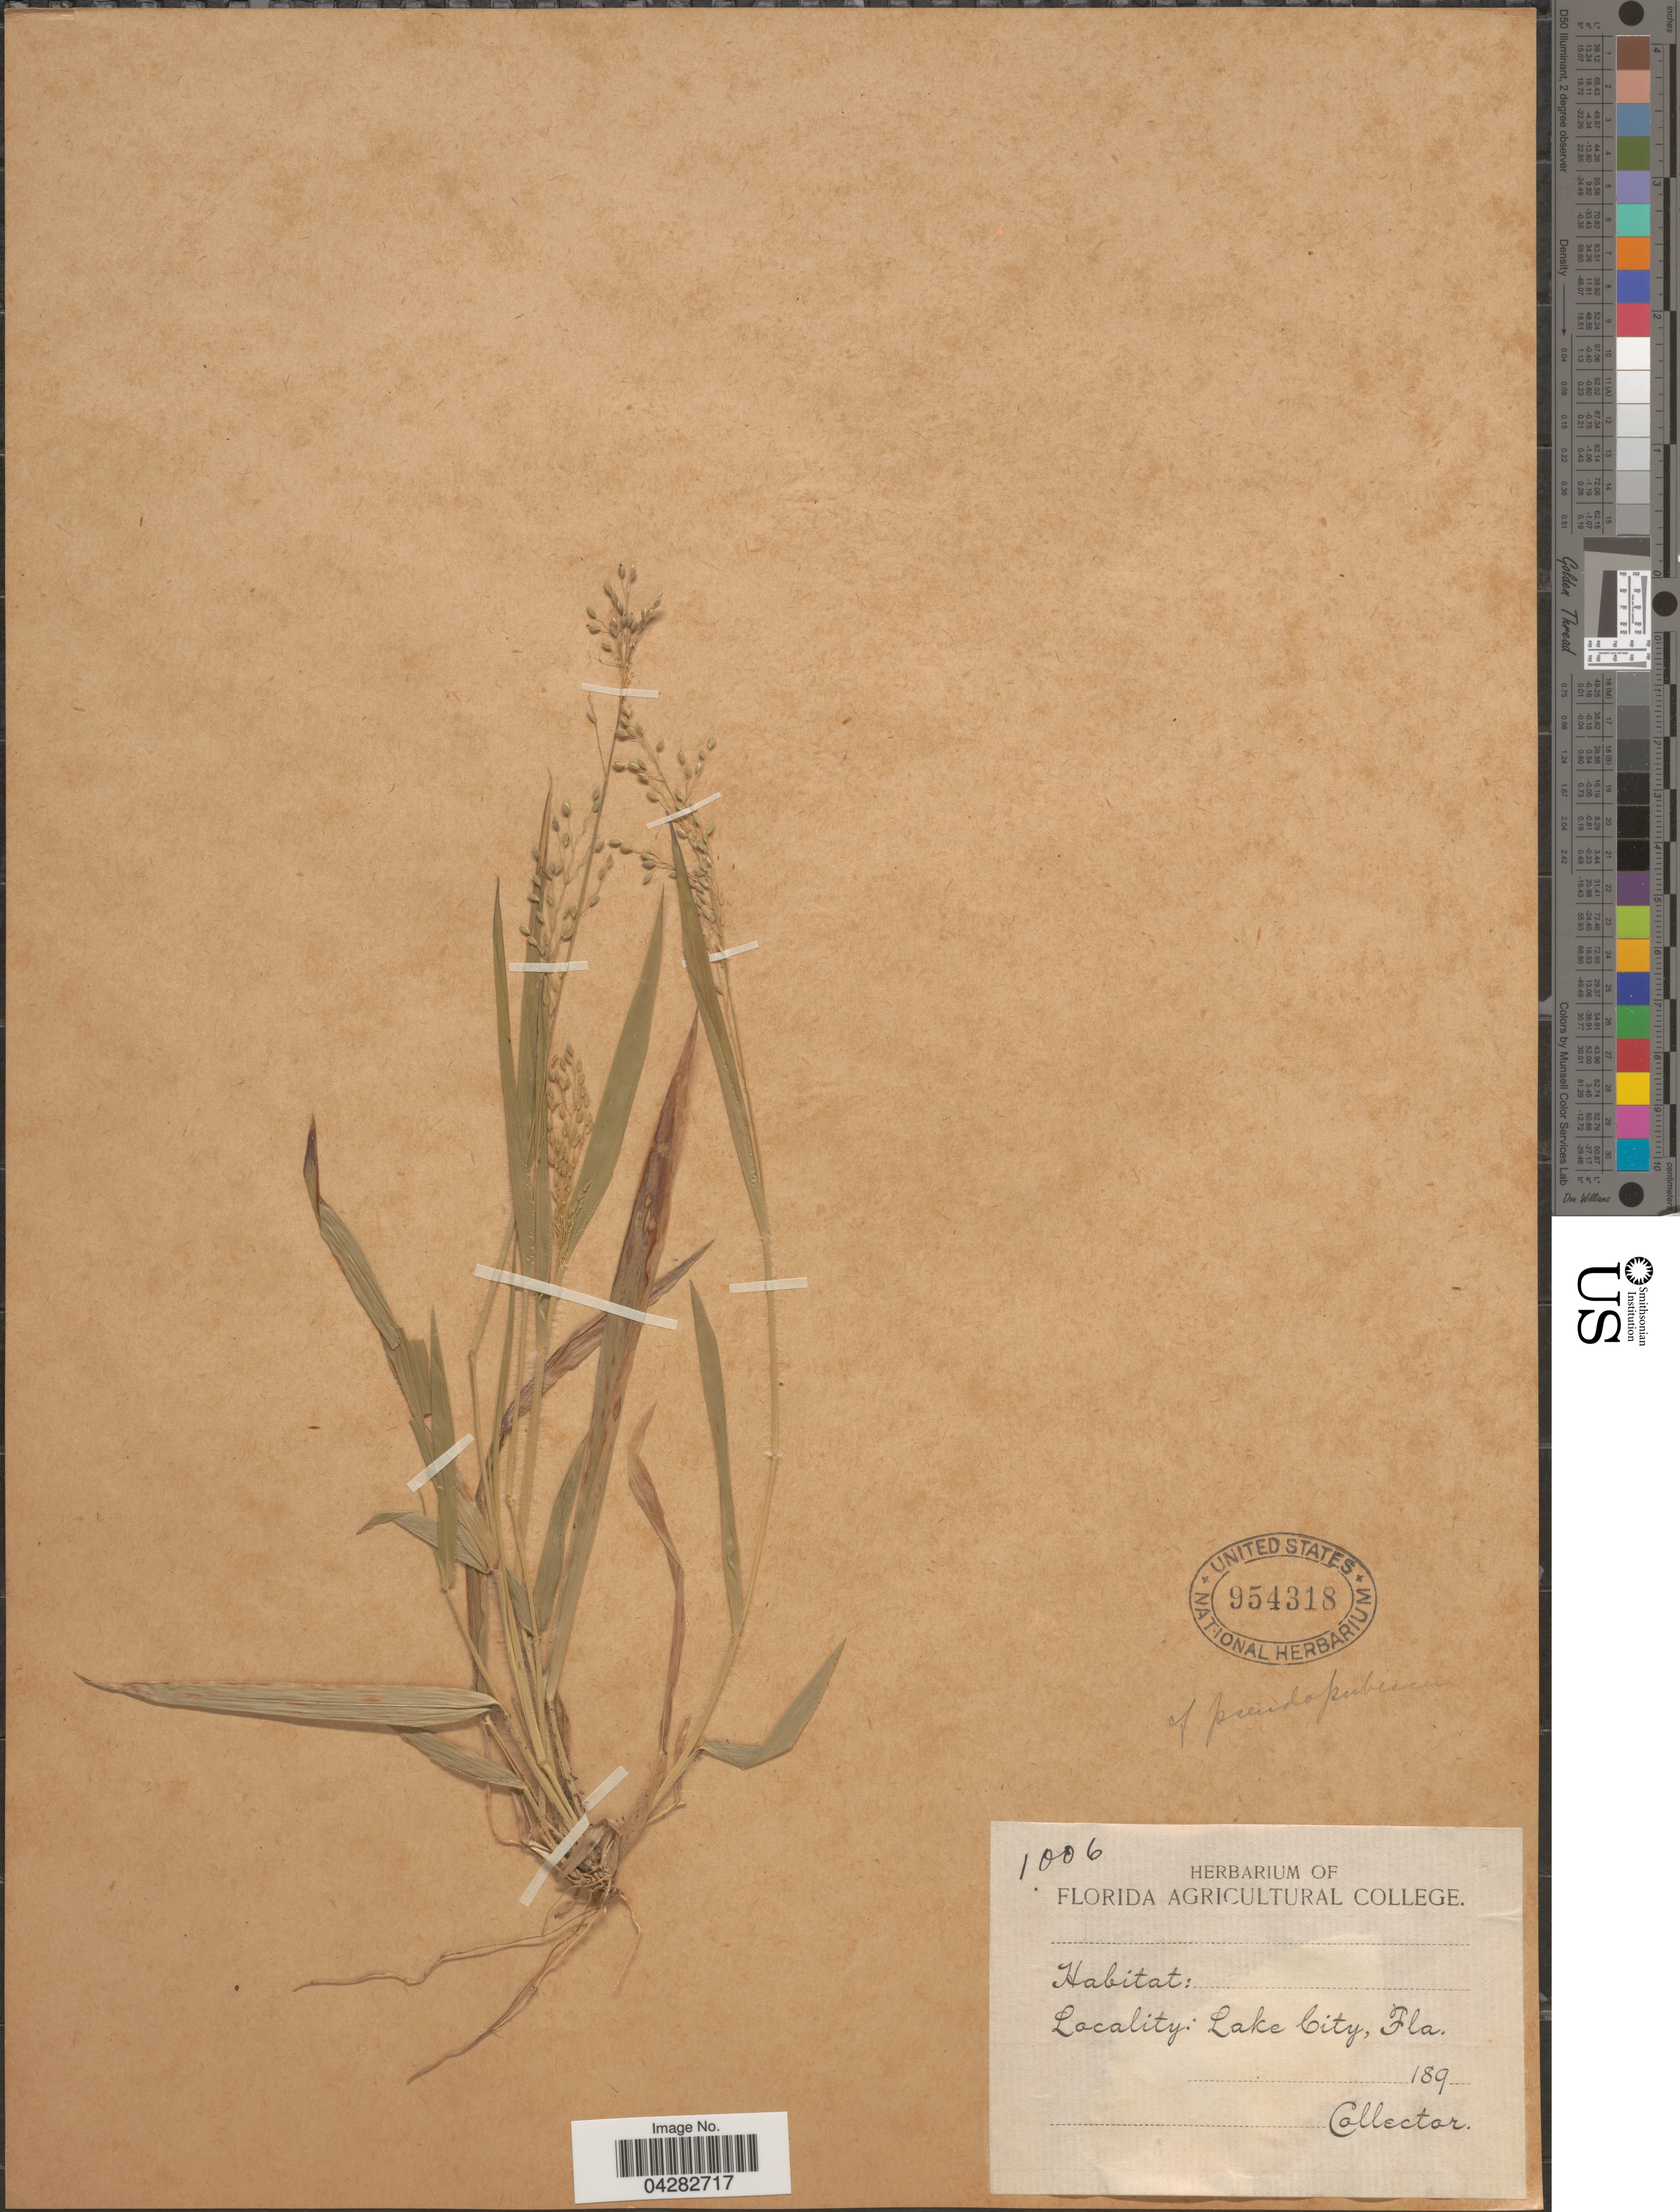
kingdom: Plantae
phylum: Tracheophyta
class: Liliopsida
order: Poales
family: Poaceae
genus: Dichanthelium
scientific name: Dichanthelium laxiflorum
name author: (Lam.) Gould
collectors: Ex herb. Florida Agricultural College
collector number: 1006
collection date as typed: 189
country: United States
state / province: Florida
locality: Lake City.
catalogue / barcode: US 954318